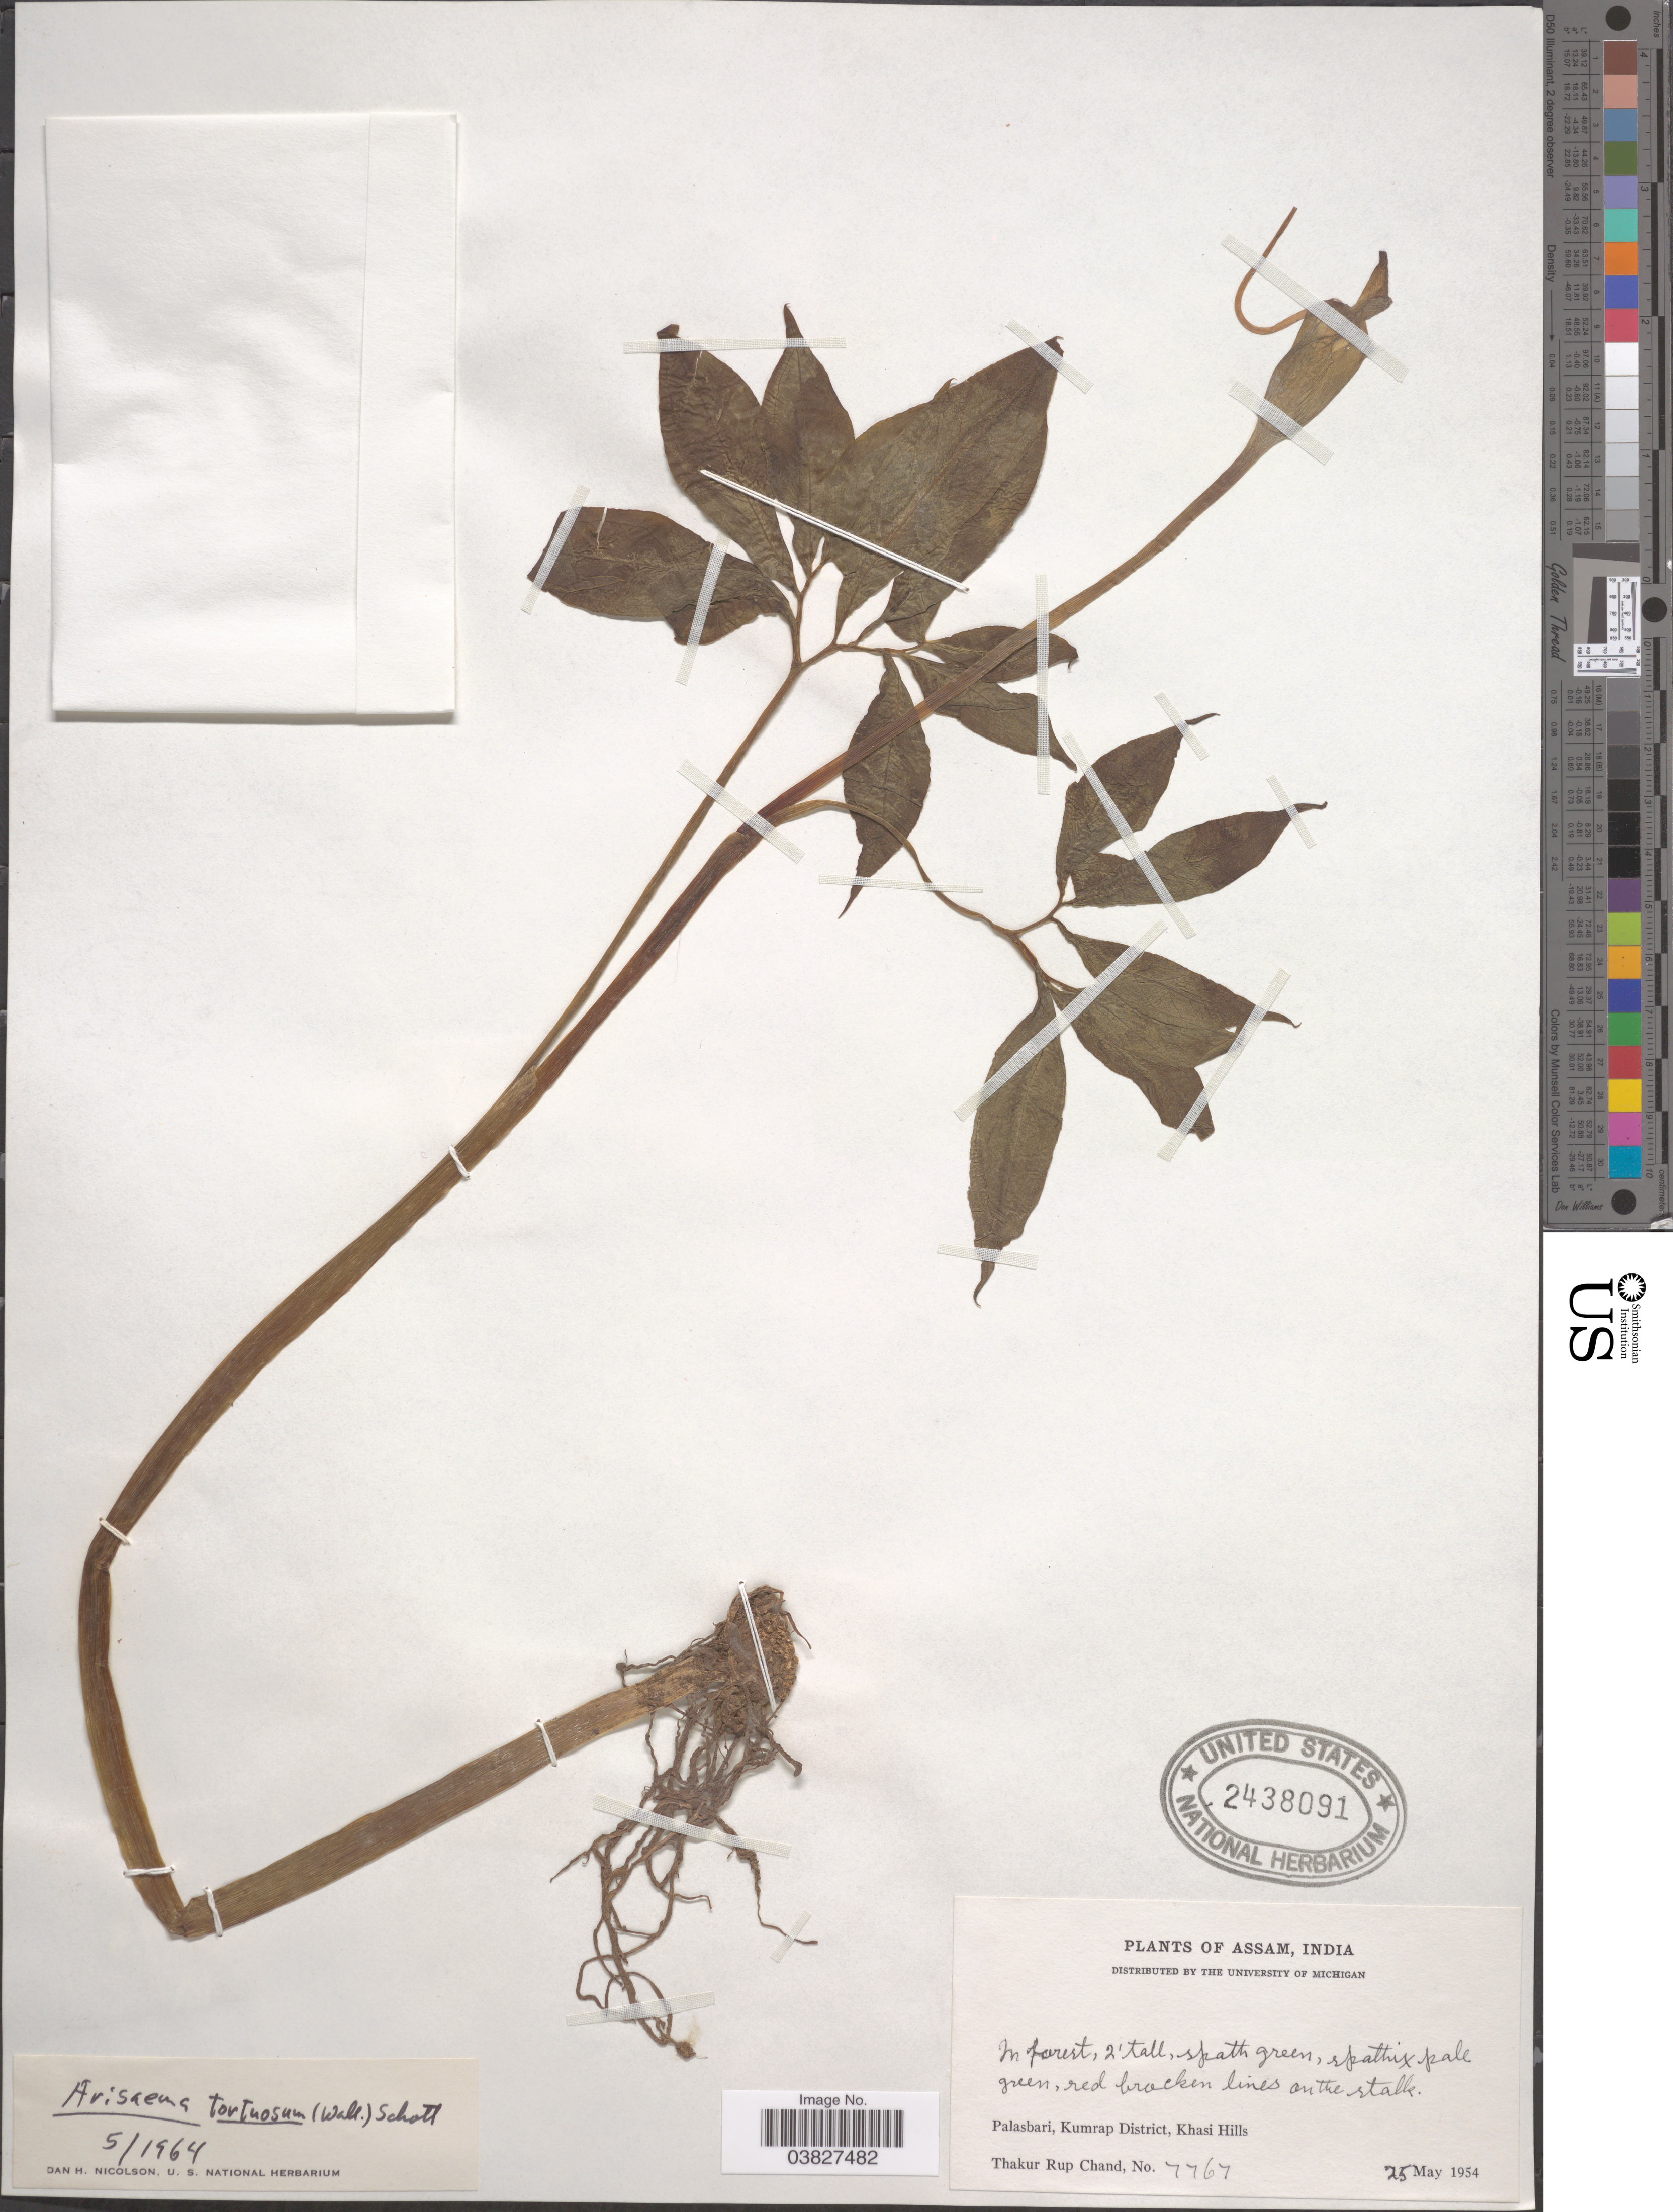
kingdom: Plantae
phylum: Tracheophyta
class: Liliopsida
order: Alismatales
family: Araceae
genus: Arisaema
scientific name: Arisaema tortuosum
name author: (Wall.) Schott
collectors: T. R. Chand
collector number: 7767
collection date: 1954-05-25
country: India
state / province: Assam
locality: Palasbari, Kumrap District, Khasi Hills.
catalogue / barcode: US 2438091